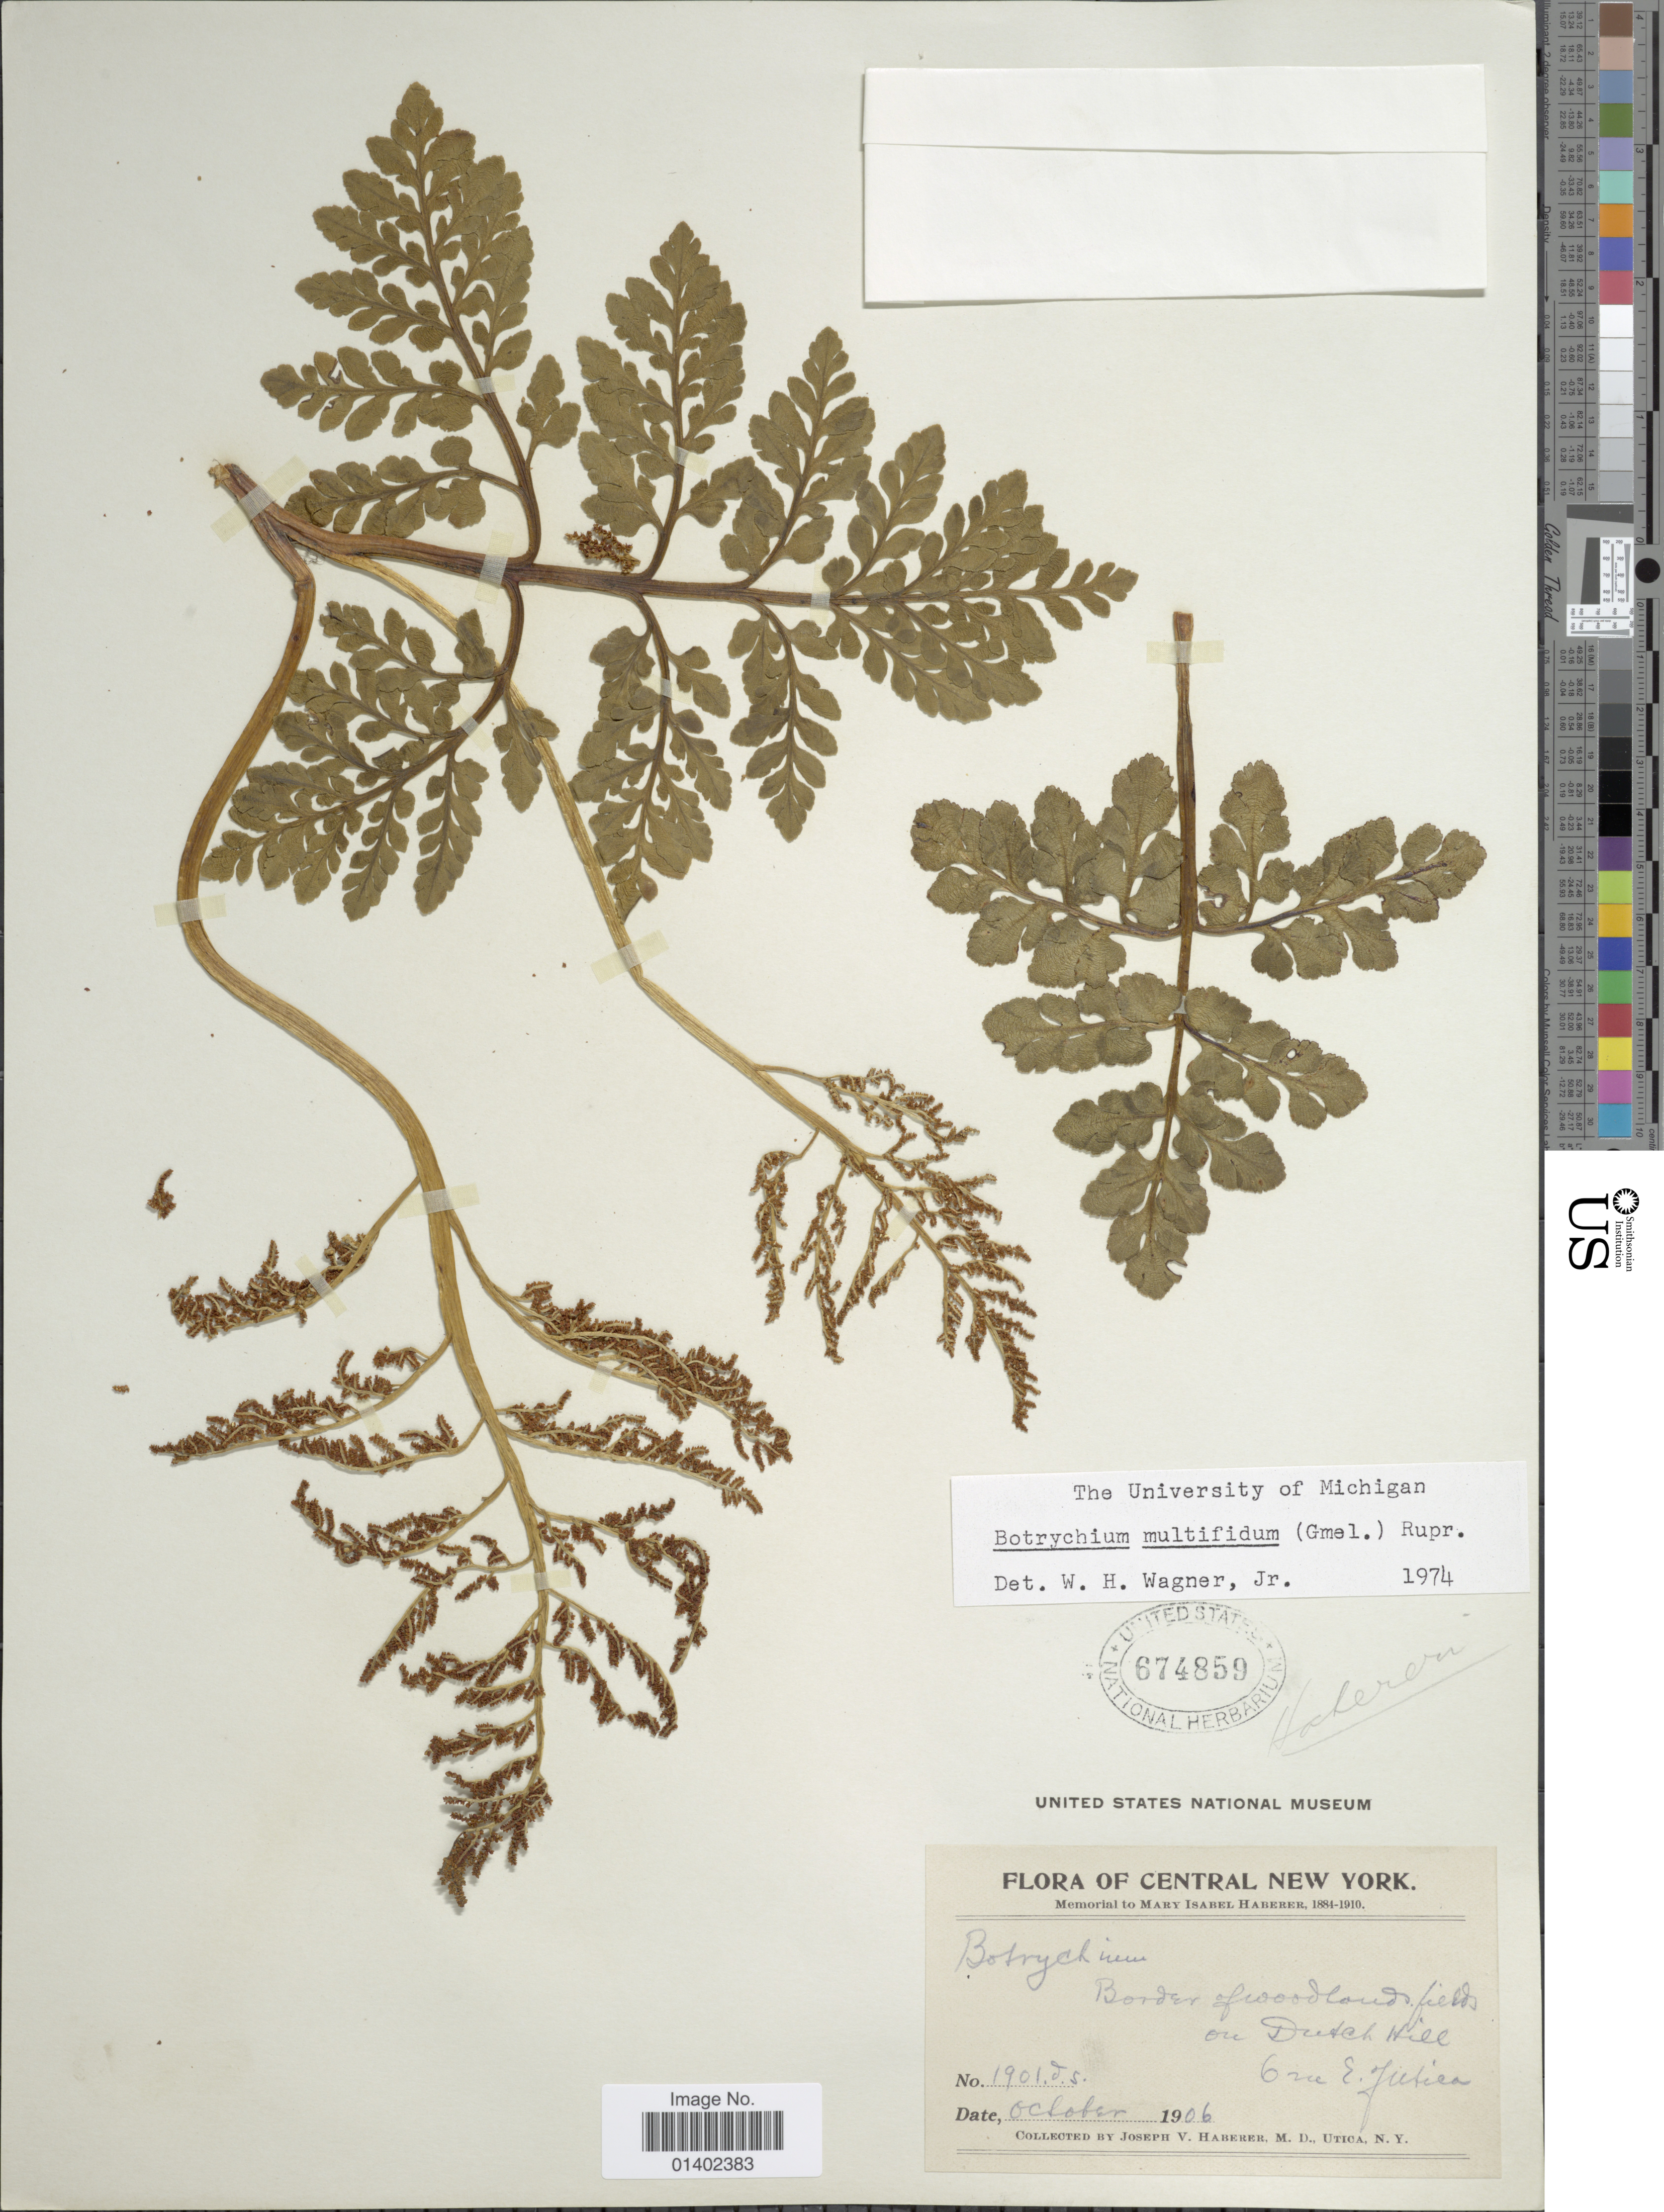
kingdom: Plantae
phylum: Tracheophyta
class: Polypodiopsida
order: Ophioglossales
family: Ophioglossaceae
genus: Botrychium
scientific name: Botrychium multifidum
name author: (J.F. Gmel.) Rupr.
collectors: J. V. Haberer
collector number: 1901 d.s.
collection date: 1906-10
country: United States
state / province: New York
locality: Central New York, Border of woodland fields, on Dutch Hill, 6 mi E of Utica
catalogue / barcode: US 674859